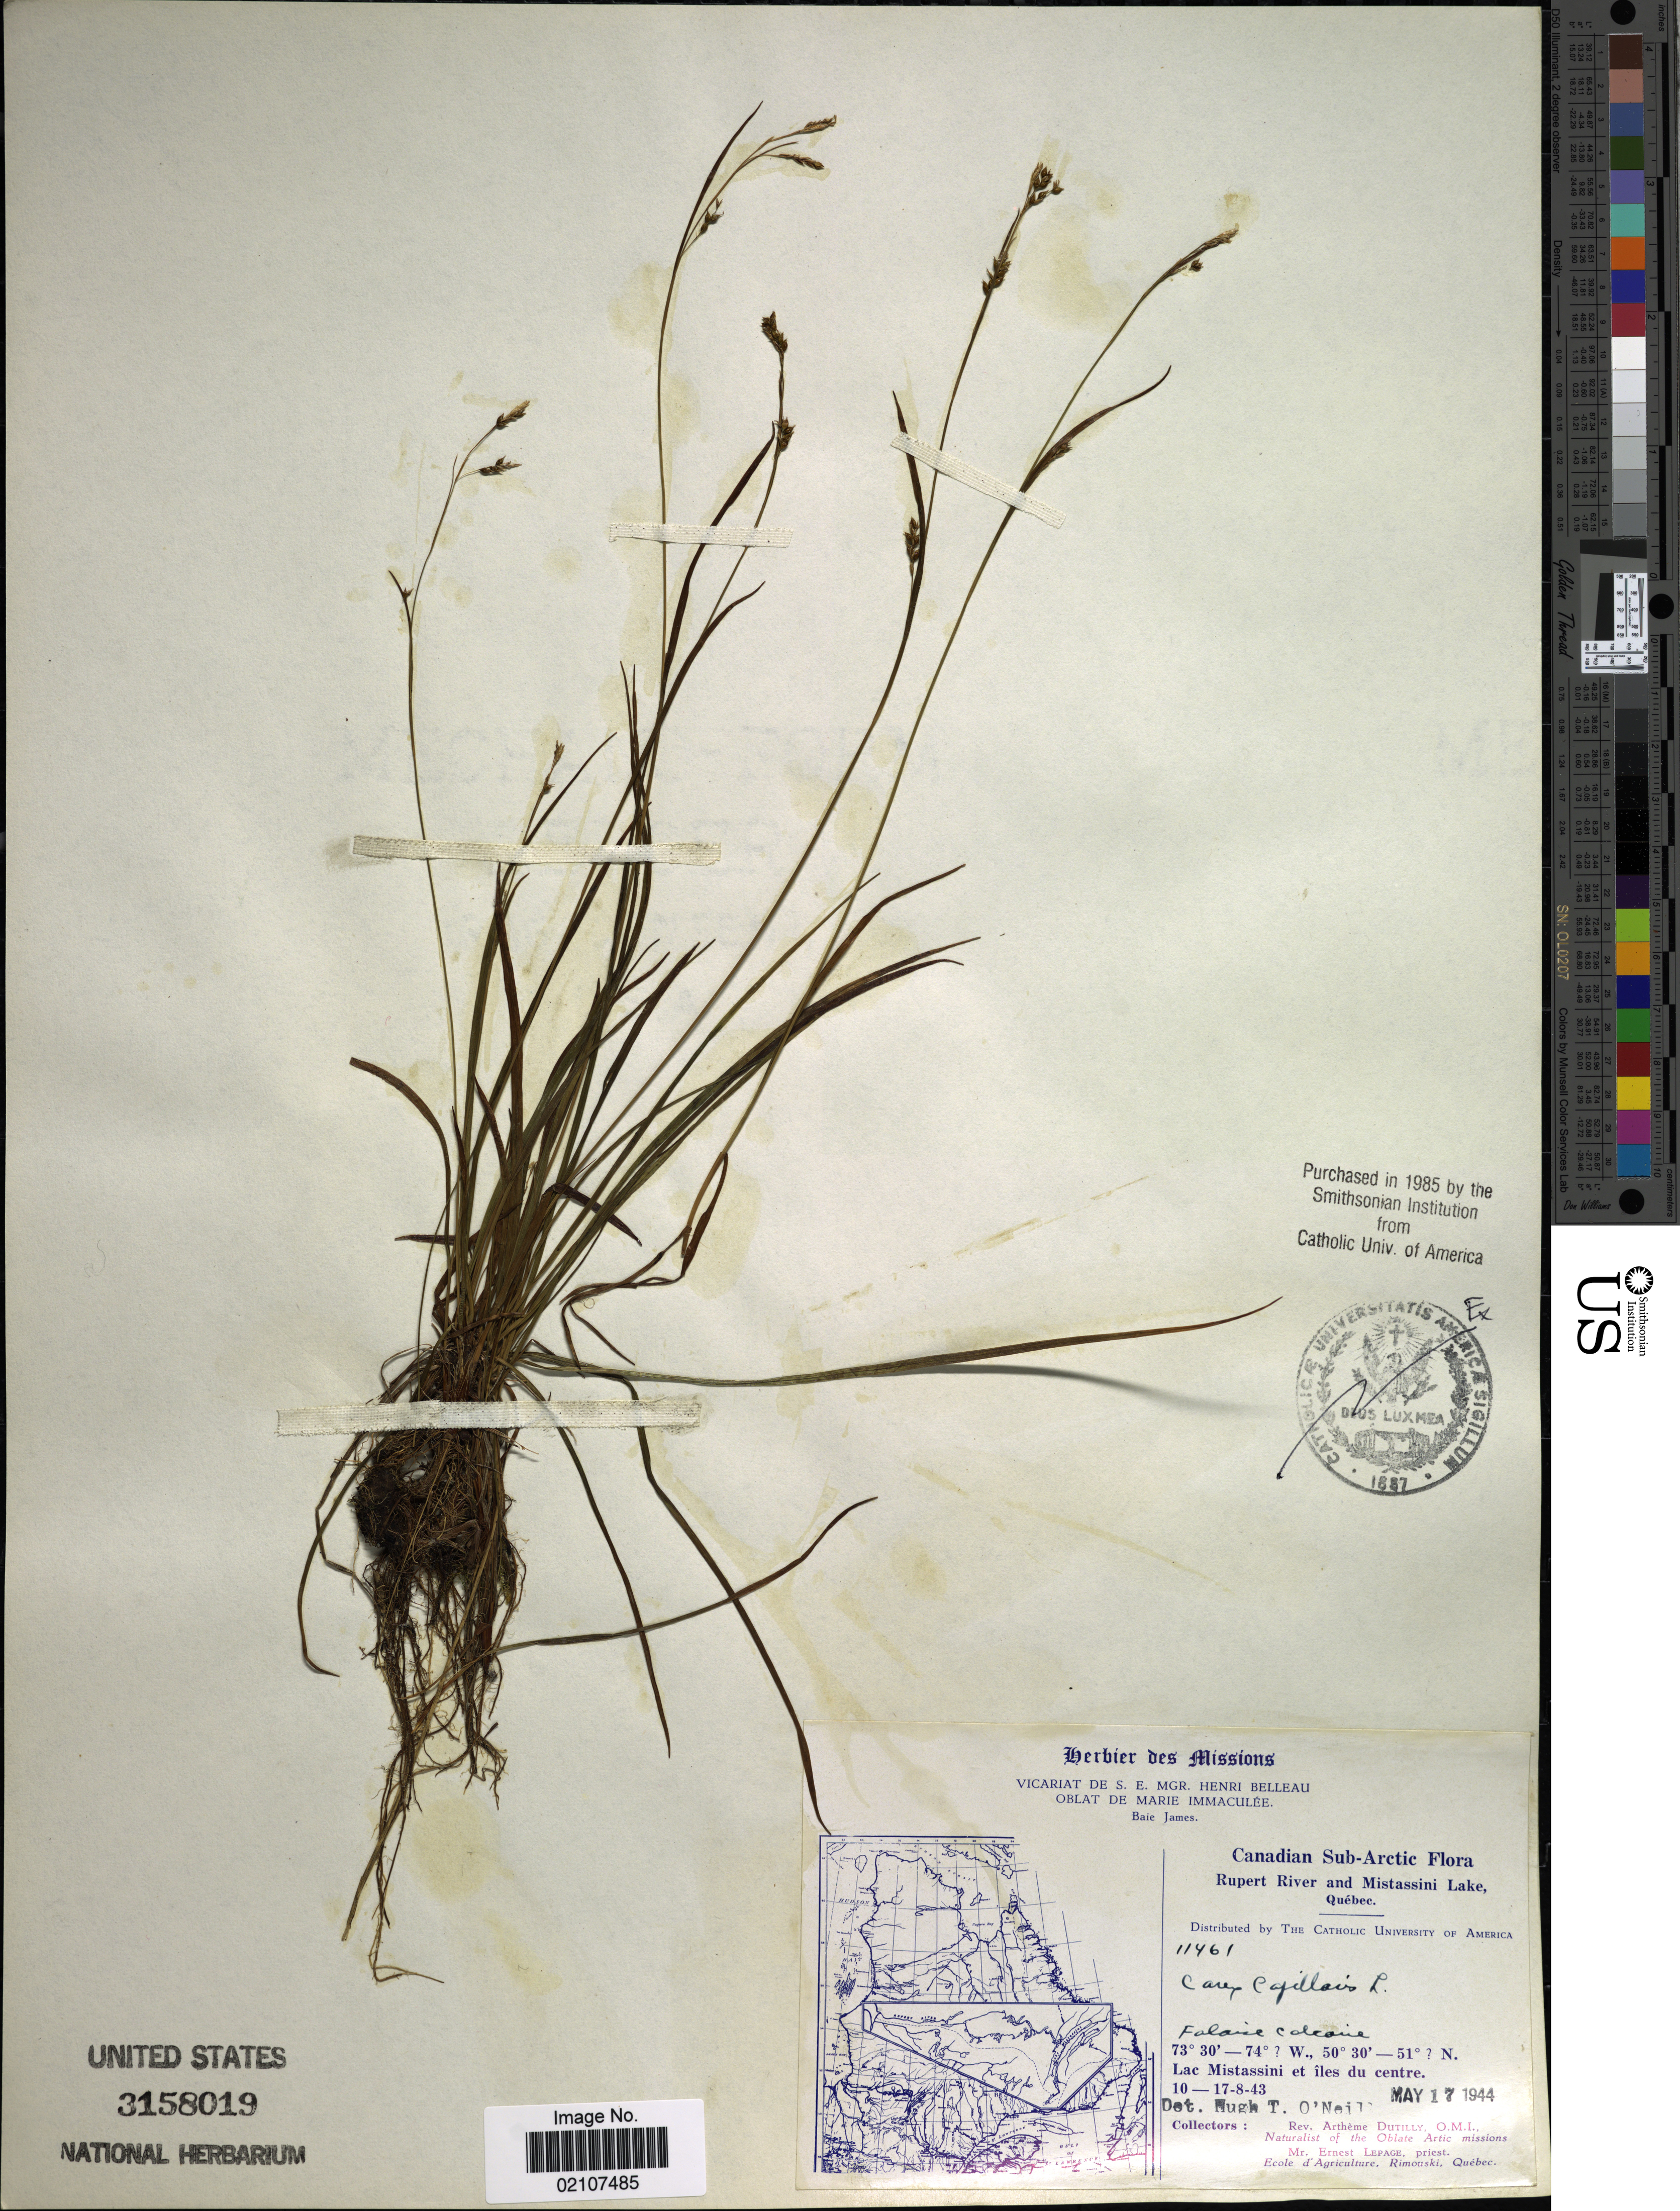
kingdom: Plantae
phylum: Tracheophyta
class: Liliopsida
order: Poales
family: Cyperaceae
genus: Carex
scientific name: Carex capillaris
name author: L.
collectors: A. Dutilly & E. Lepage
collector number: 11461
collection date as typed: Transcribed d/m/y: 10/8/43 to 17/8/43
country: Canada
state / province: Quebec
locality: Canadian Sub-Arctic, Rupert River and Mistassini Lake, lac Mistassini et îles du centre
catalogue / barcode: US 3158019